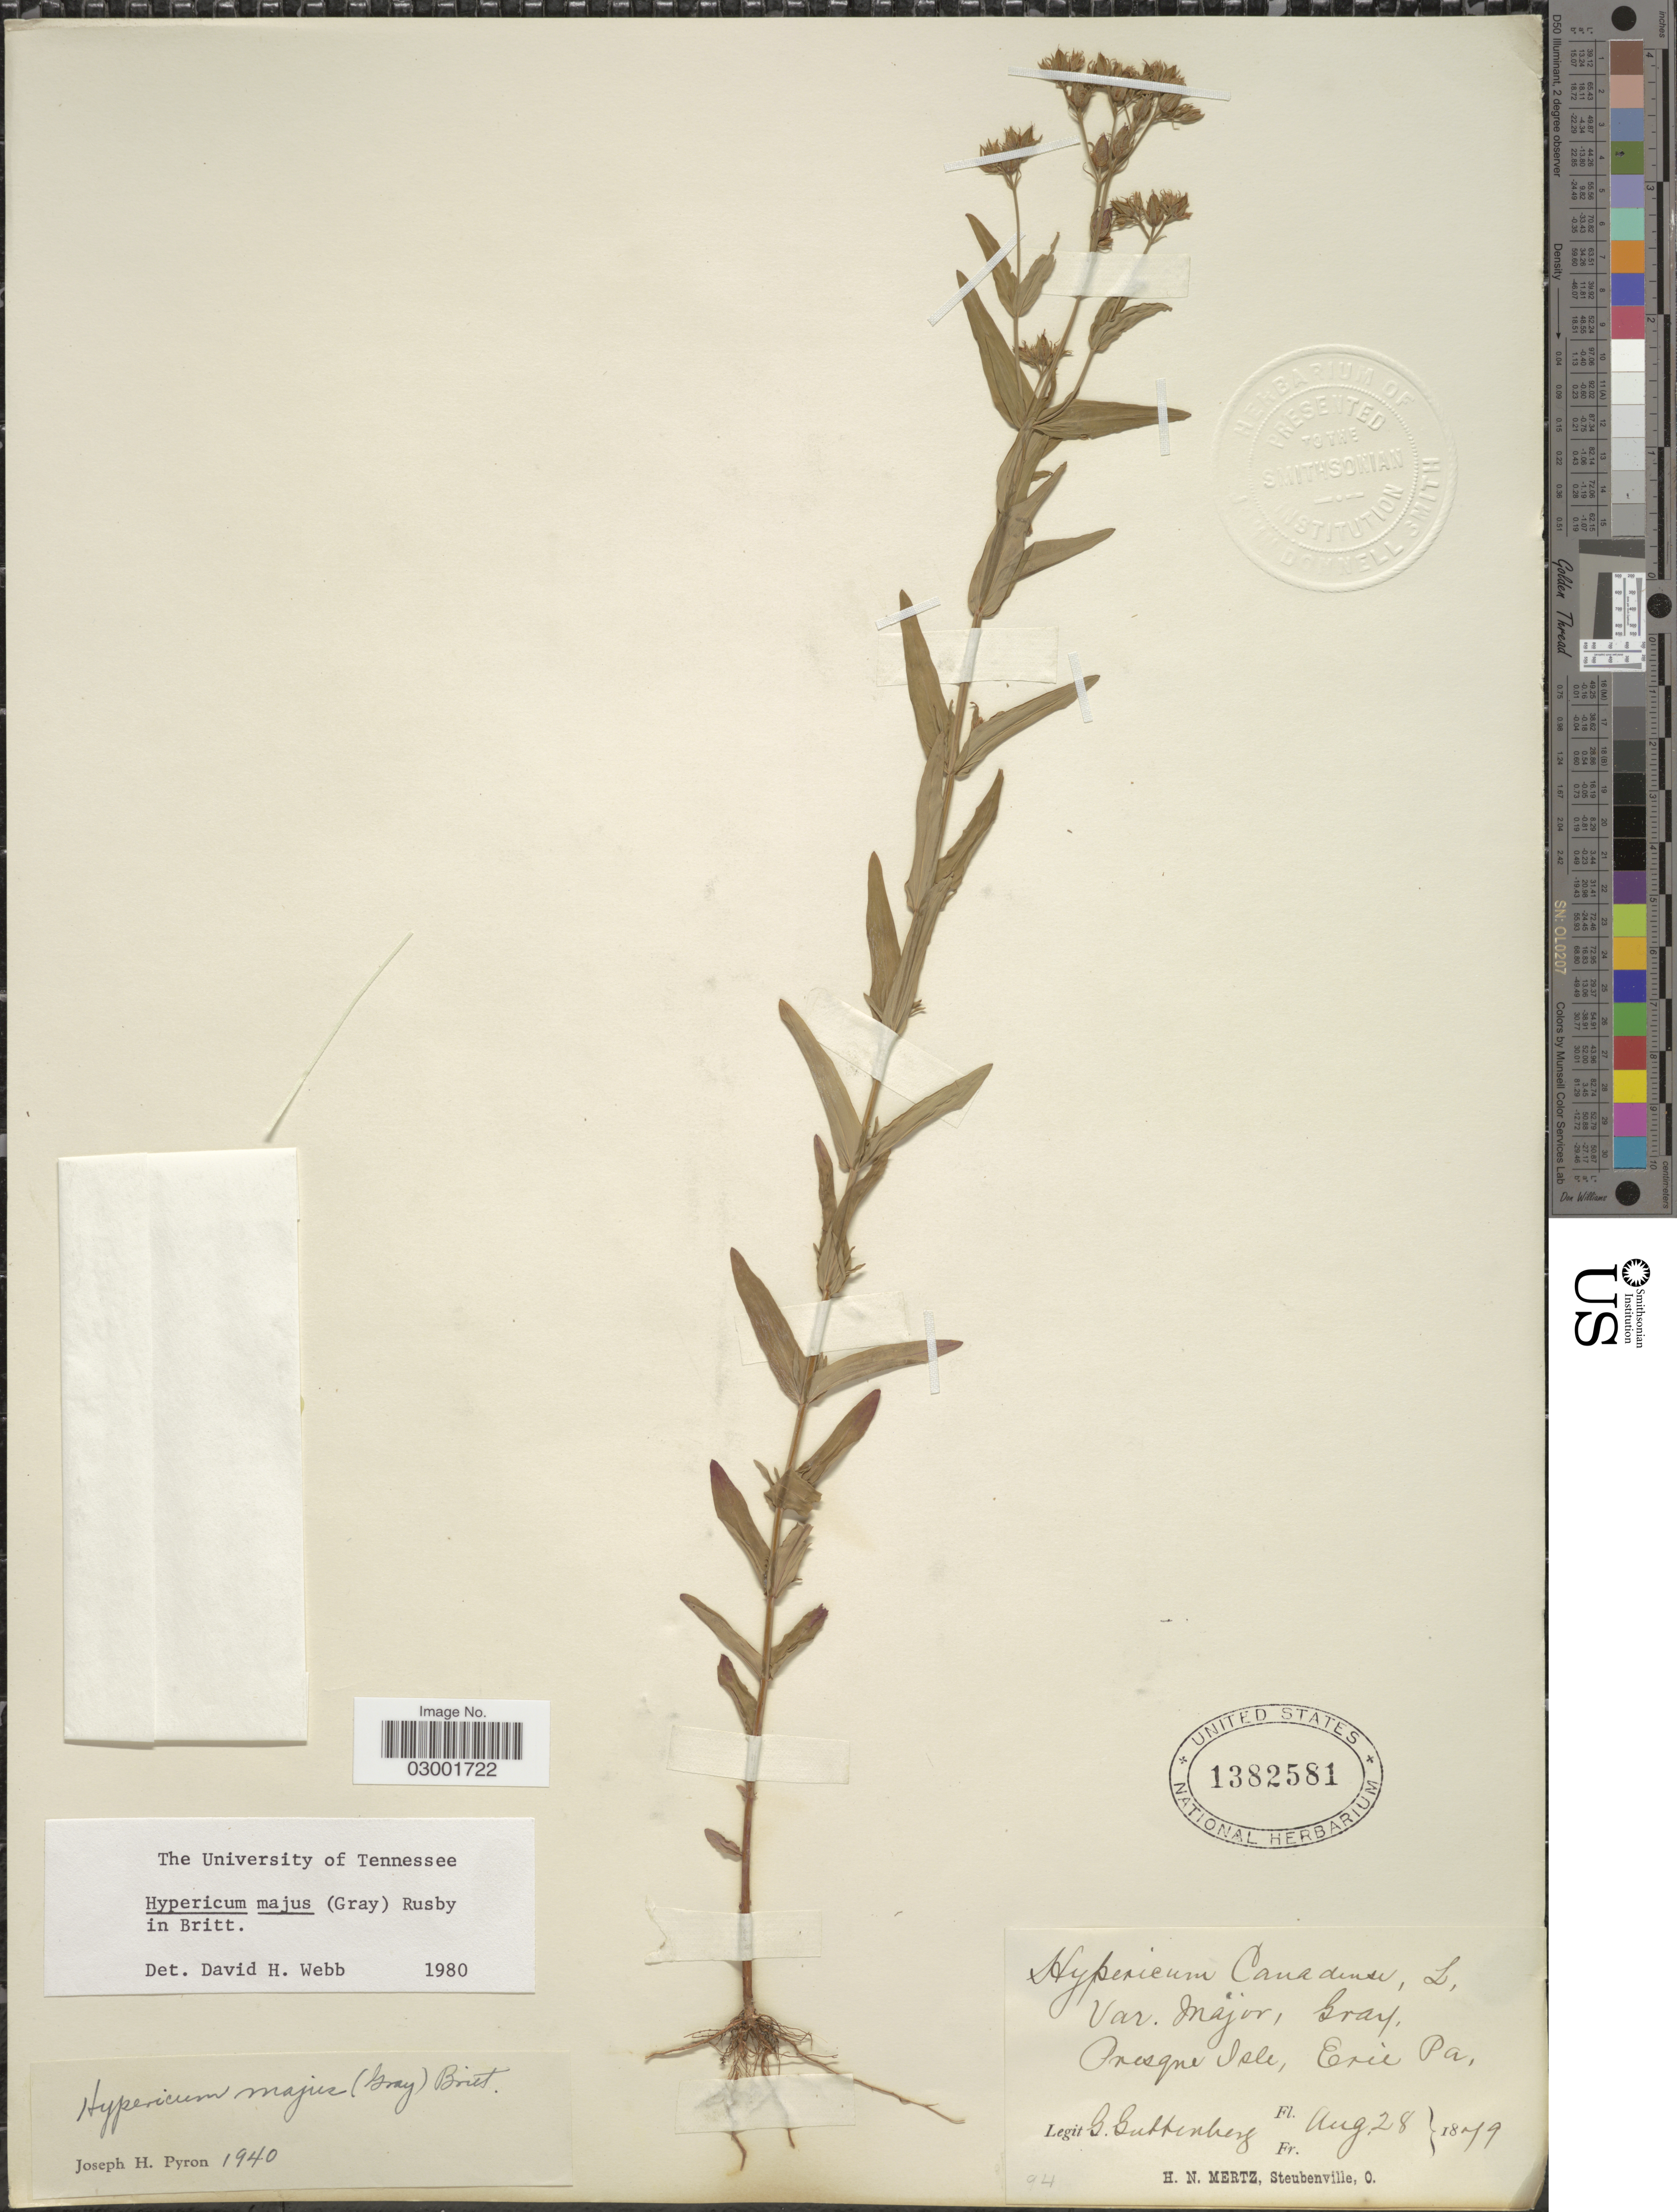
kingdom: Plantae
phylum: Tracheophyta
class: Magnoliopsida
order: Malpighiales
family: Hypericaceae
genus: Hypericum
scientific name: Hypericum majus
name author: (A. Gray) Britton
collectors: H. Mertz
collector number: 94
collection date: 1879-08-28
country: United States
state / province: Pennsylvania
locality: Presque Isle, Erie Pa.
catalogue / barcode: US 1382581